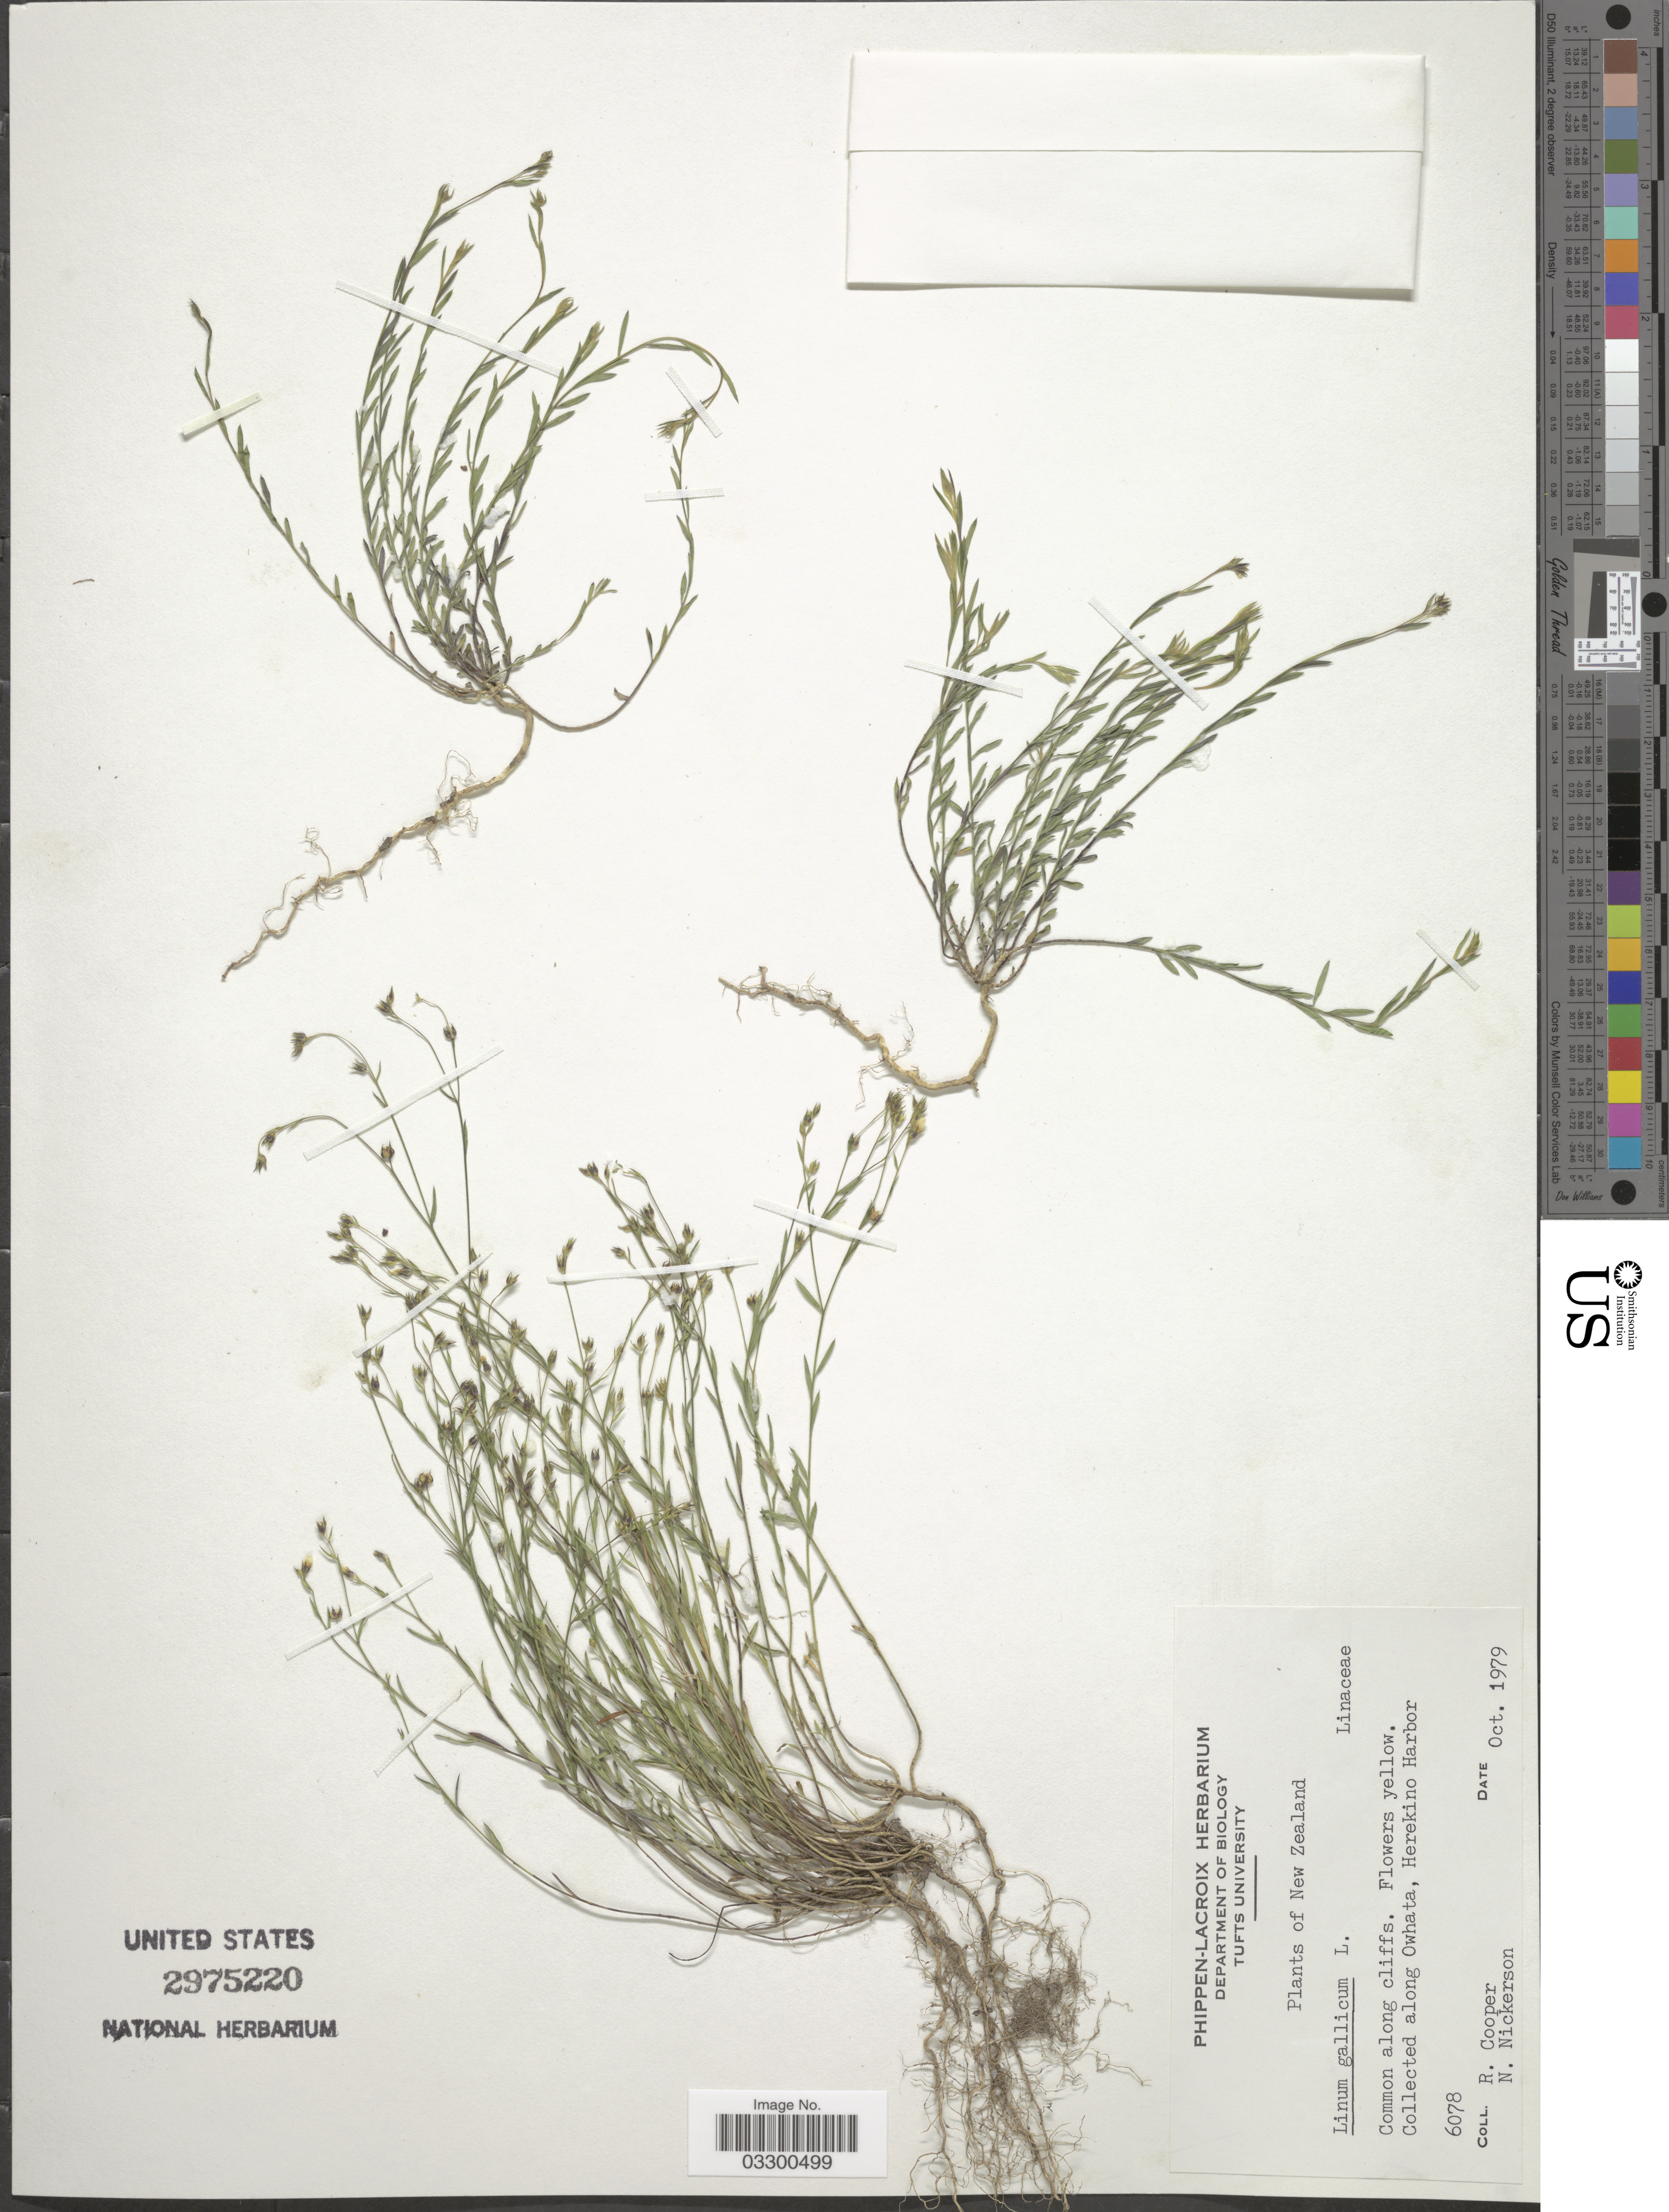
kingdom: Plantae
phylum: Tracheophyta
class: Magnoliopsida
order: Malpighiales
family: Linaceae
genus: Linum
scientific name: Linum gallicum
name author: L.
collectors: R. Cooper & N. Nickerson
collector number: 6078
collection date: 1979-10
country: New Zealand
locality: Along Owhata, Herekino Harbor.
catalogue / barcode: US 2975220